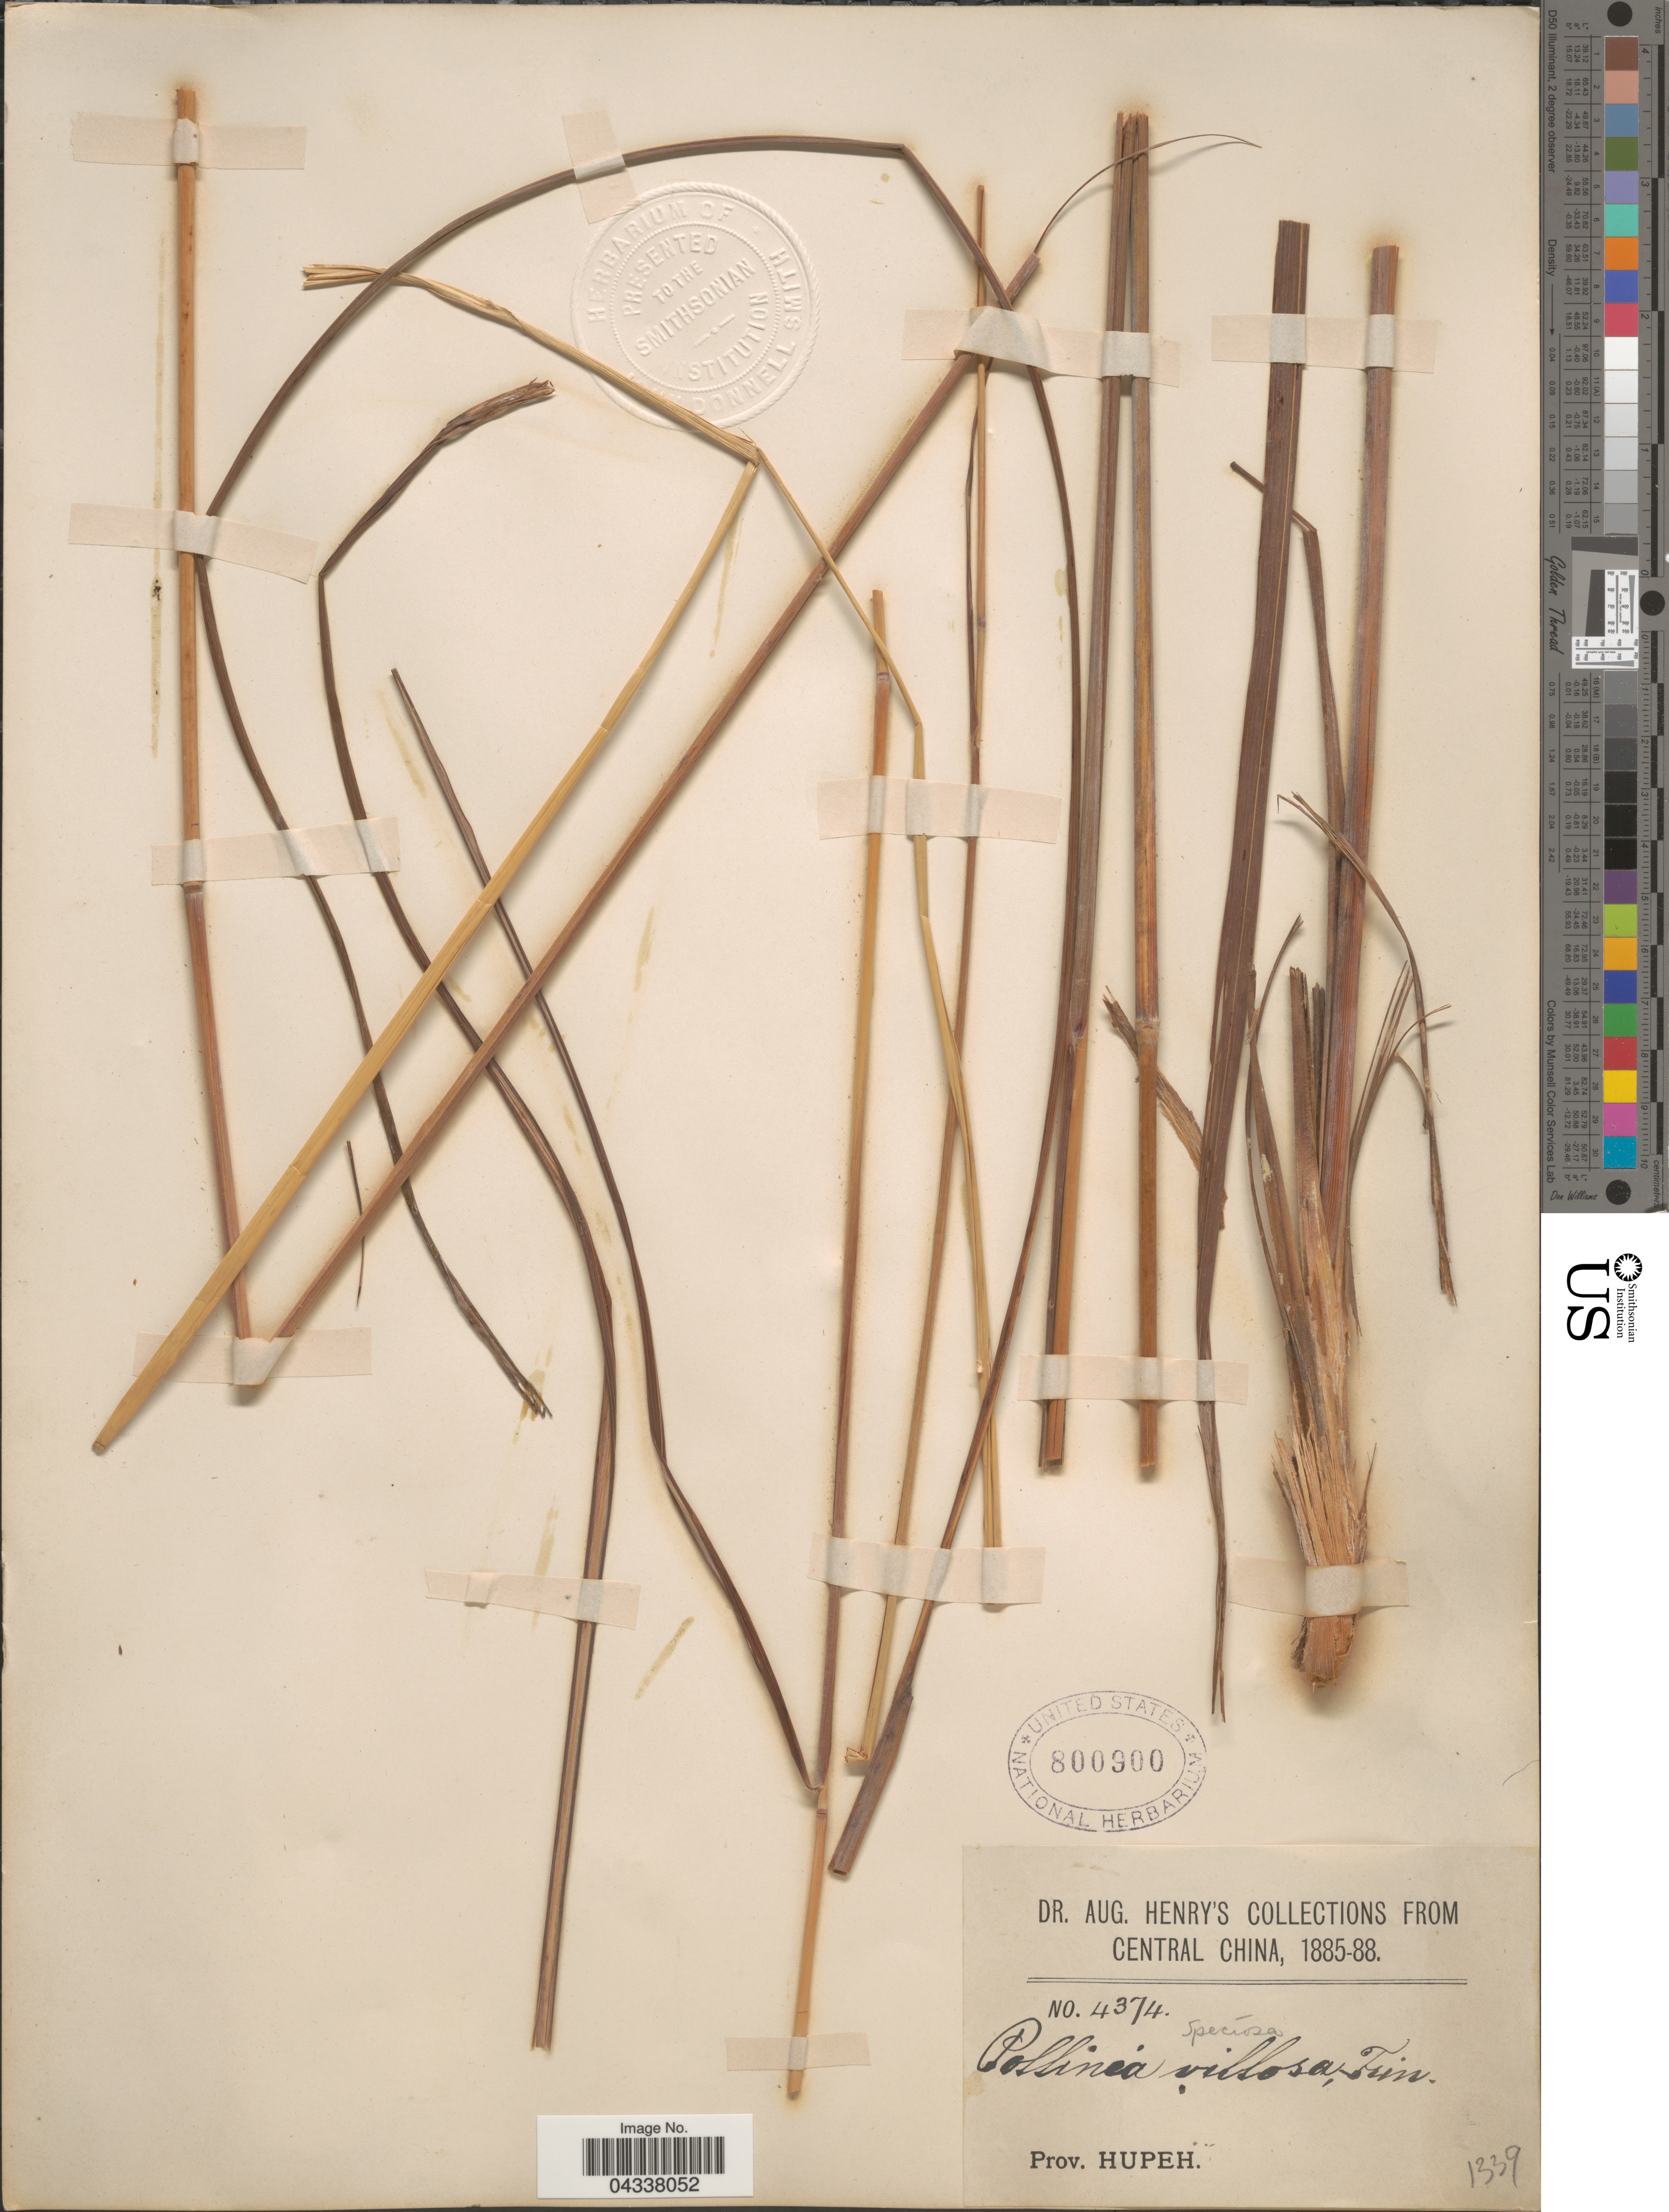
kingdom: Plantae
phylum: Tracheophyta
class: Liliopsida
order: Poales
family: Poaceae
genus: Pseudopogonatherum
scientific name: Pseudopogonatherum speciosum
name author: (Debeaux) Ohwi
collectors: A. Henry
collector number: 4374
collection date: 1885/1888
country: China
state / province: Hubei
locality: Central China. Prov. Hupeh.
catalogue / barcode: US 800900